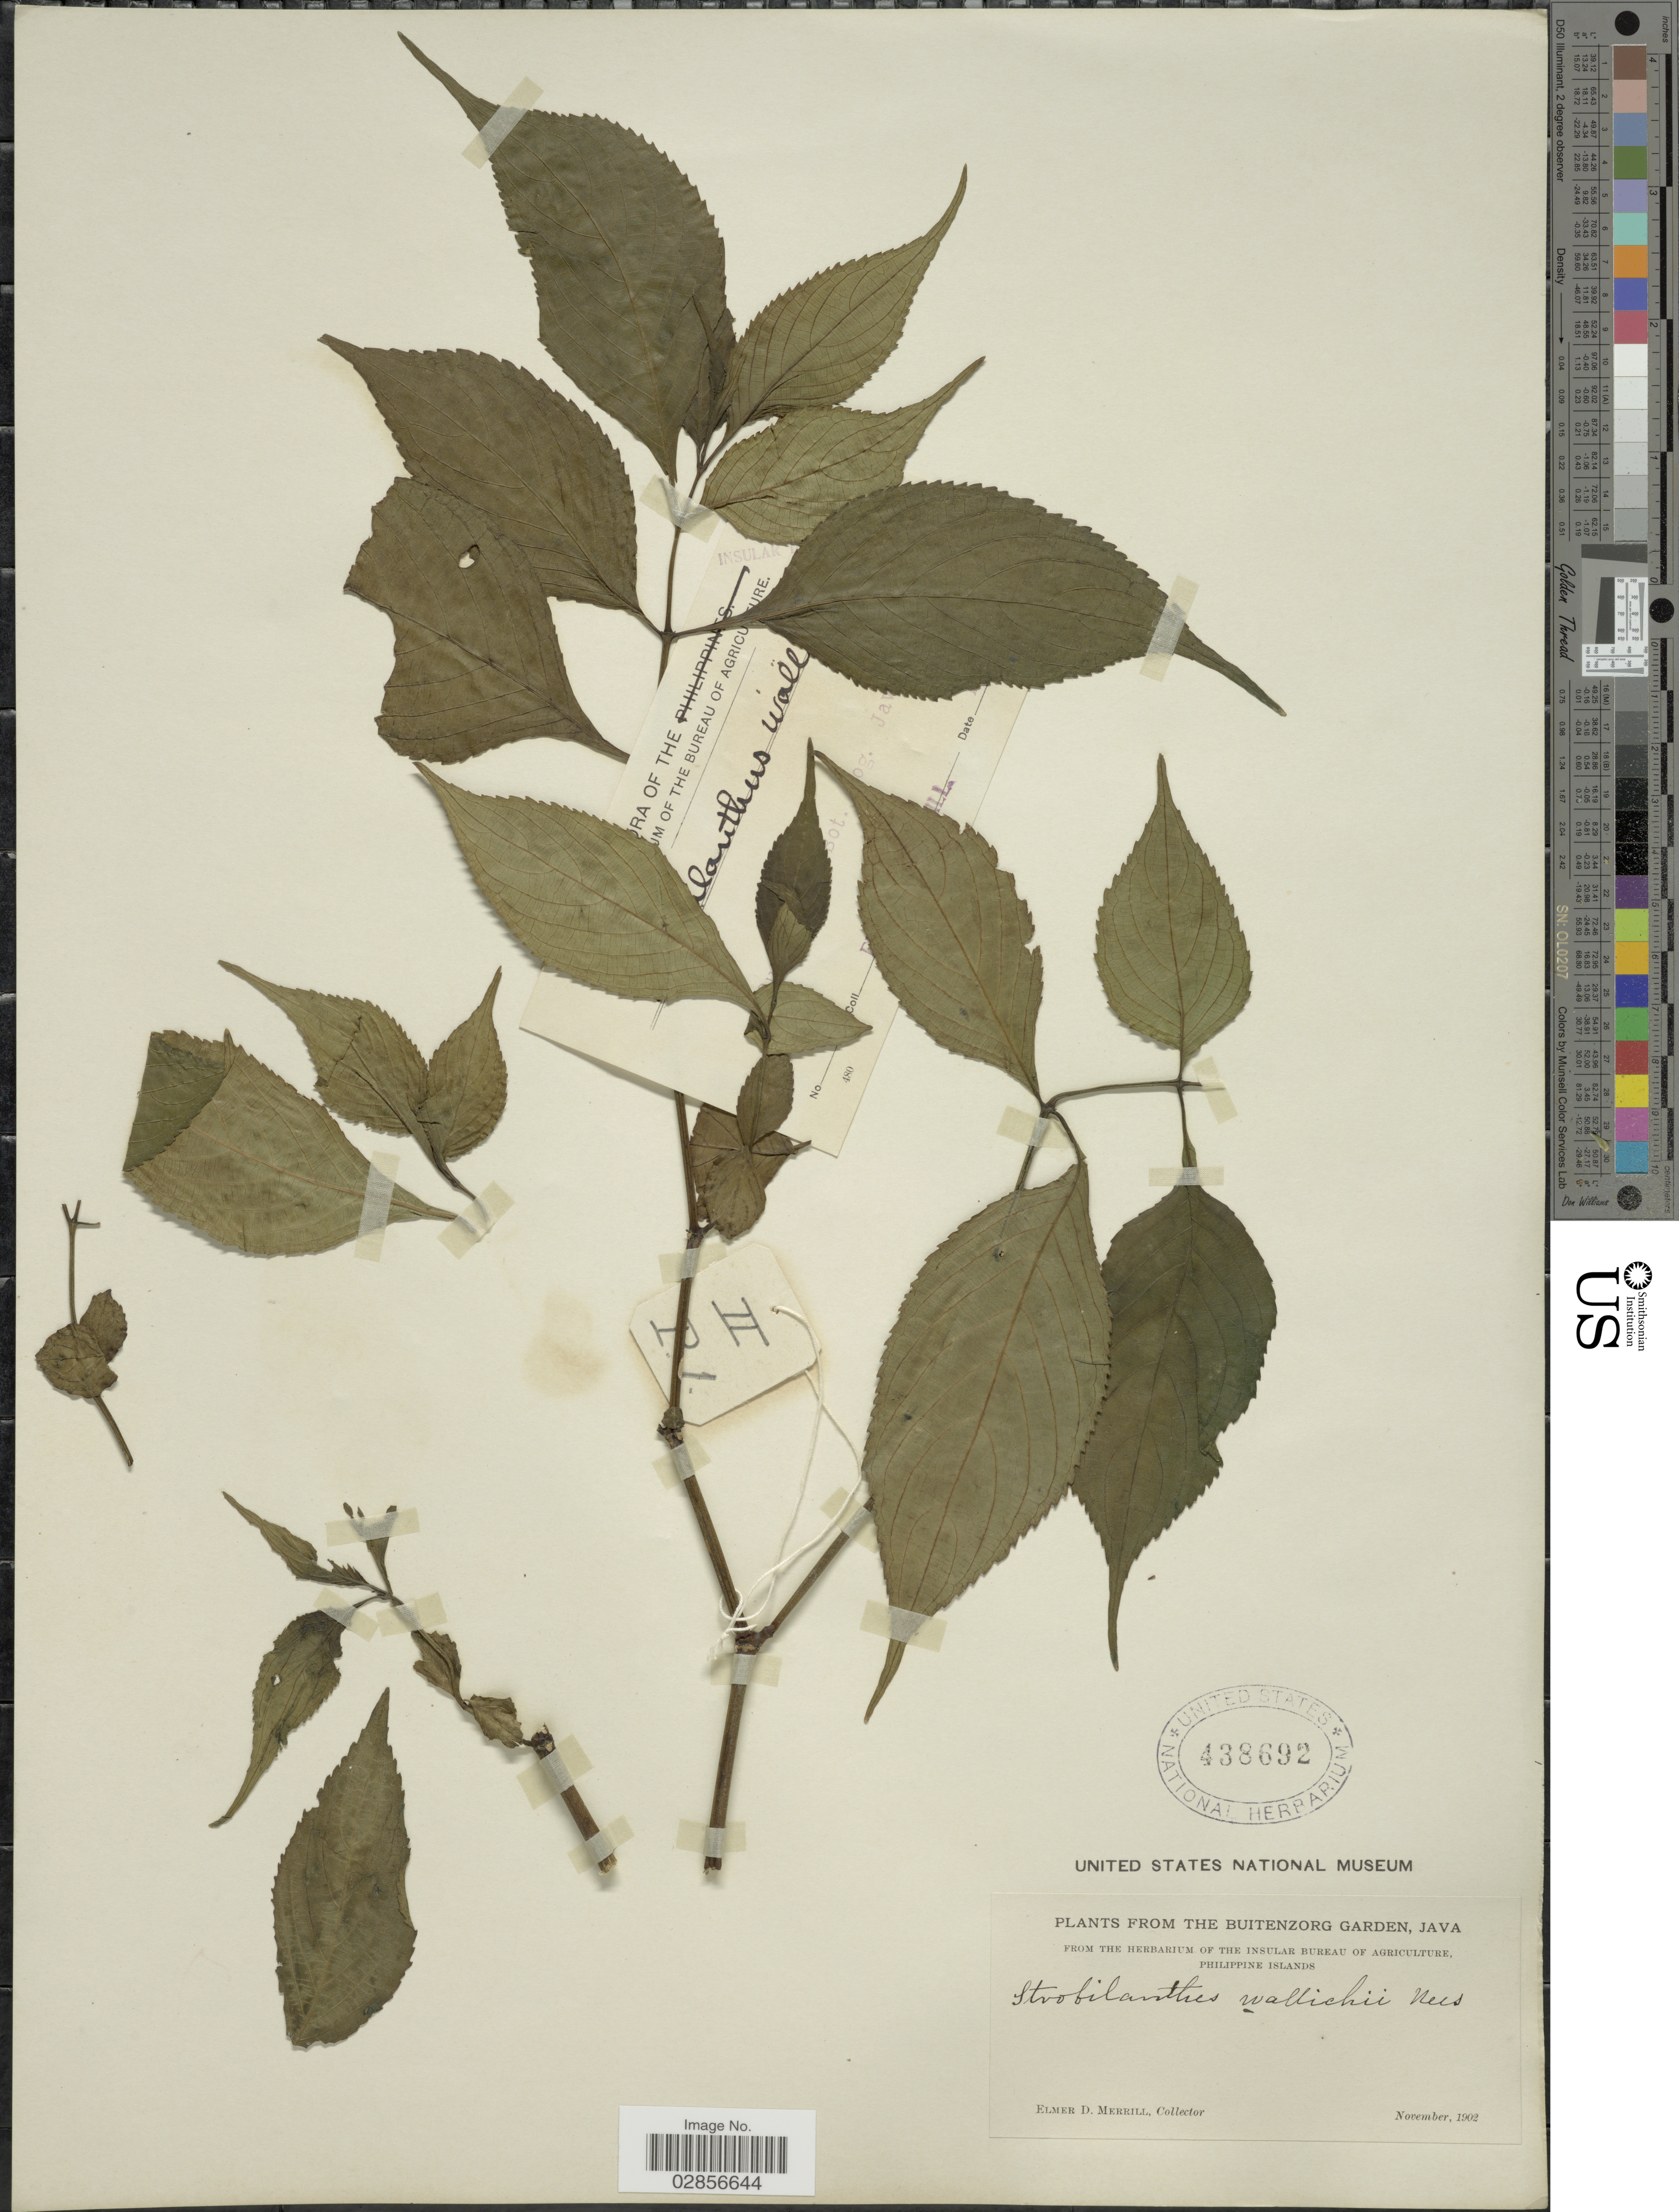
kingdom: Plantae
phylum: Tracheophyta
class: Magnoliopsida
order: Lamiales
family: Acanthaceae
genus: Strobilanthes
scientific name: Strobilanthes wallichii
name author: Nees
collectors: E. D. Merrill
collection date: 1902-11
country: Indonesia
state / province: Java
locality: The Buitenzorg Garden.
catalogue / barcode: US 438692